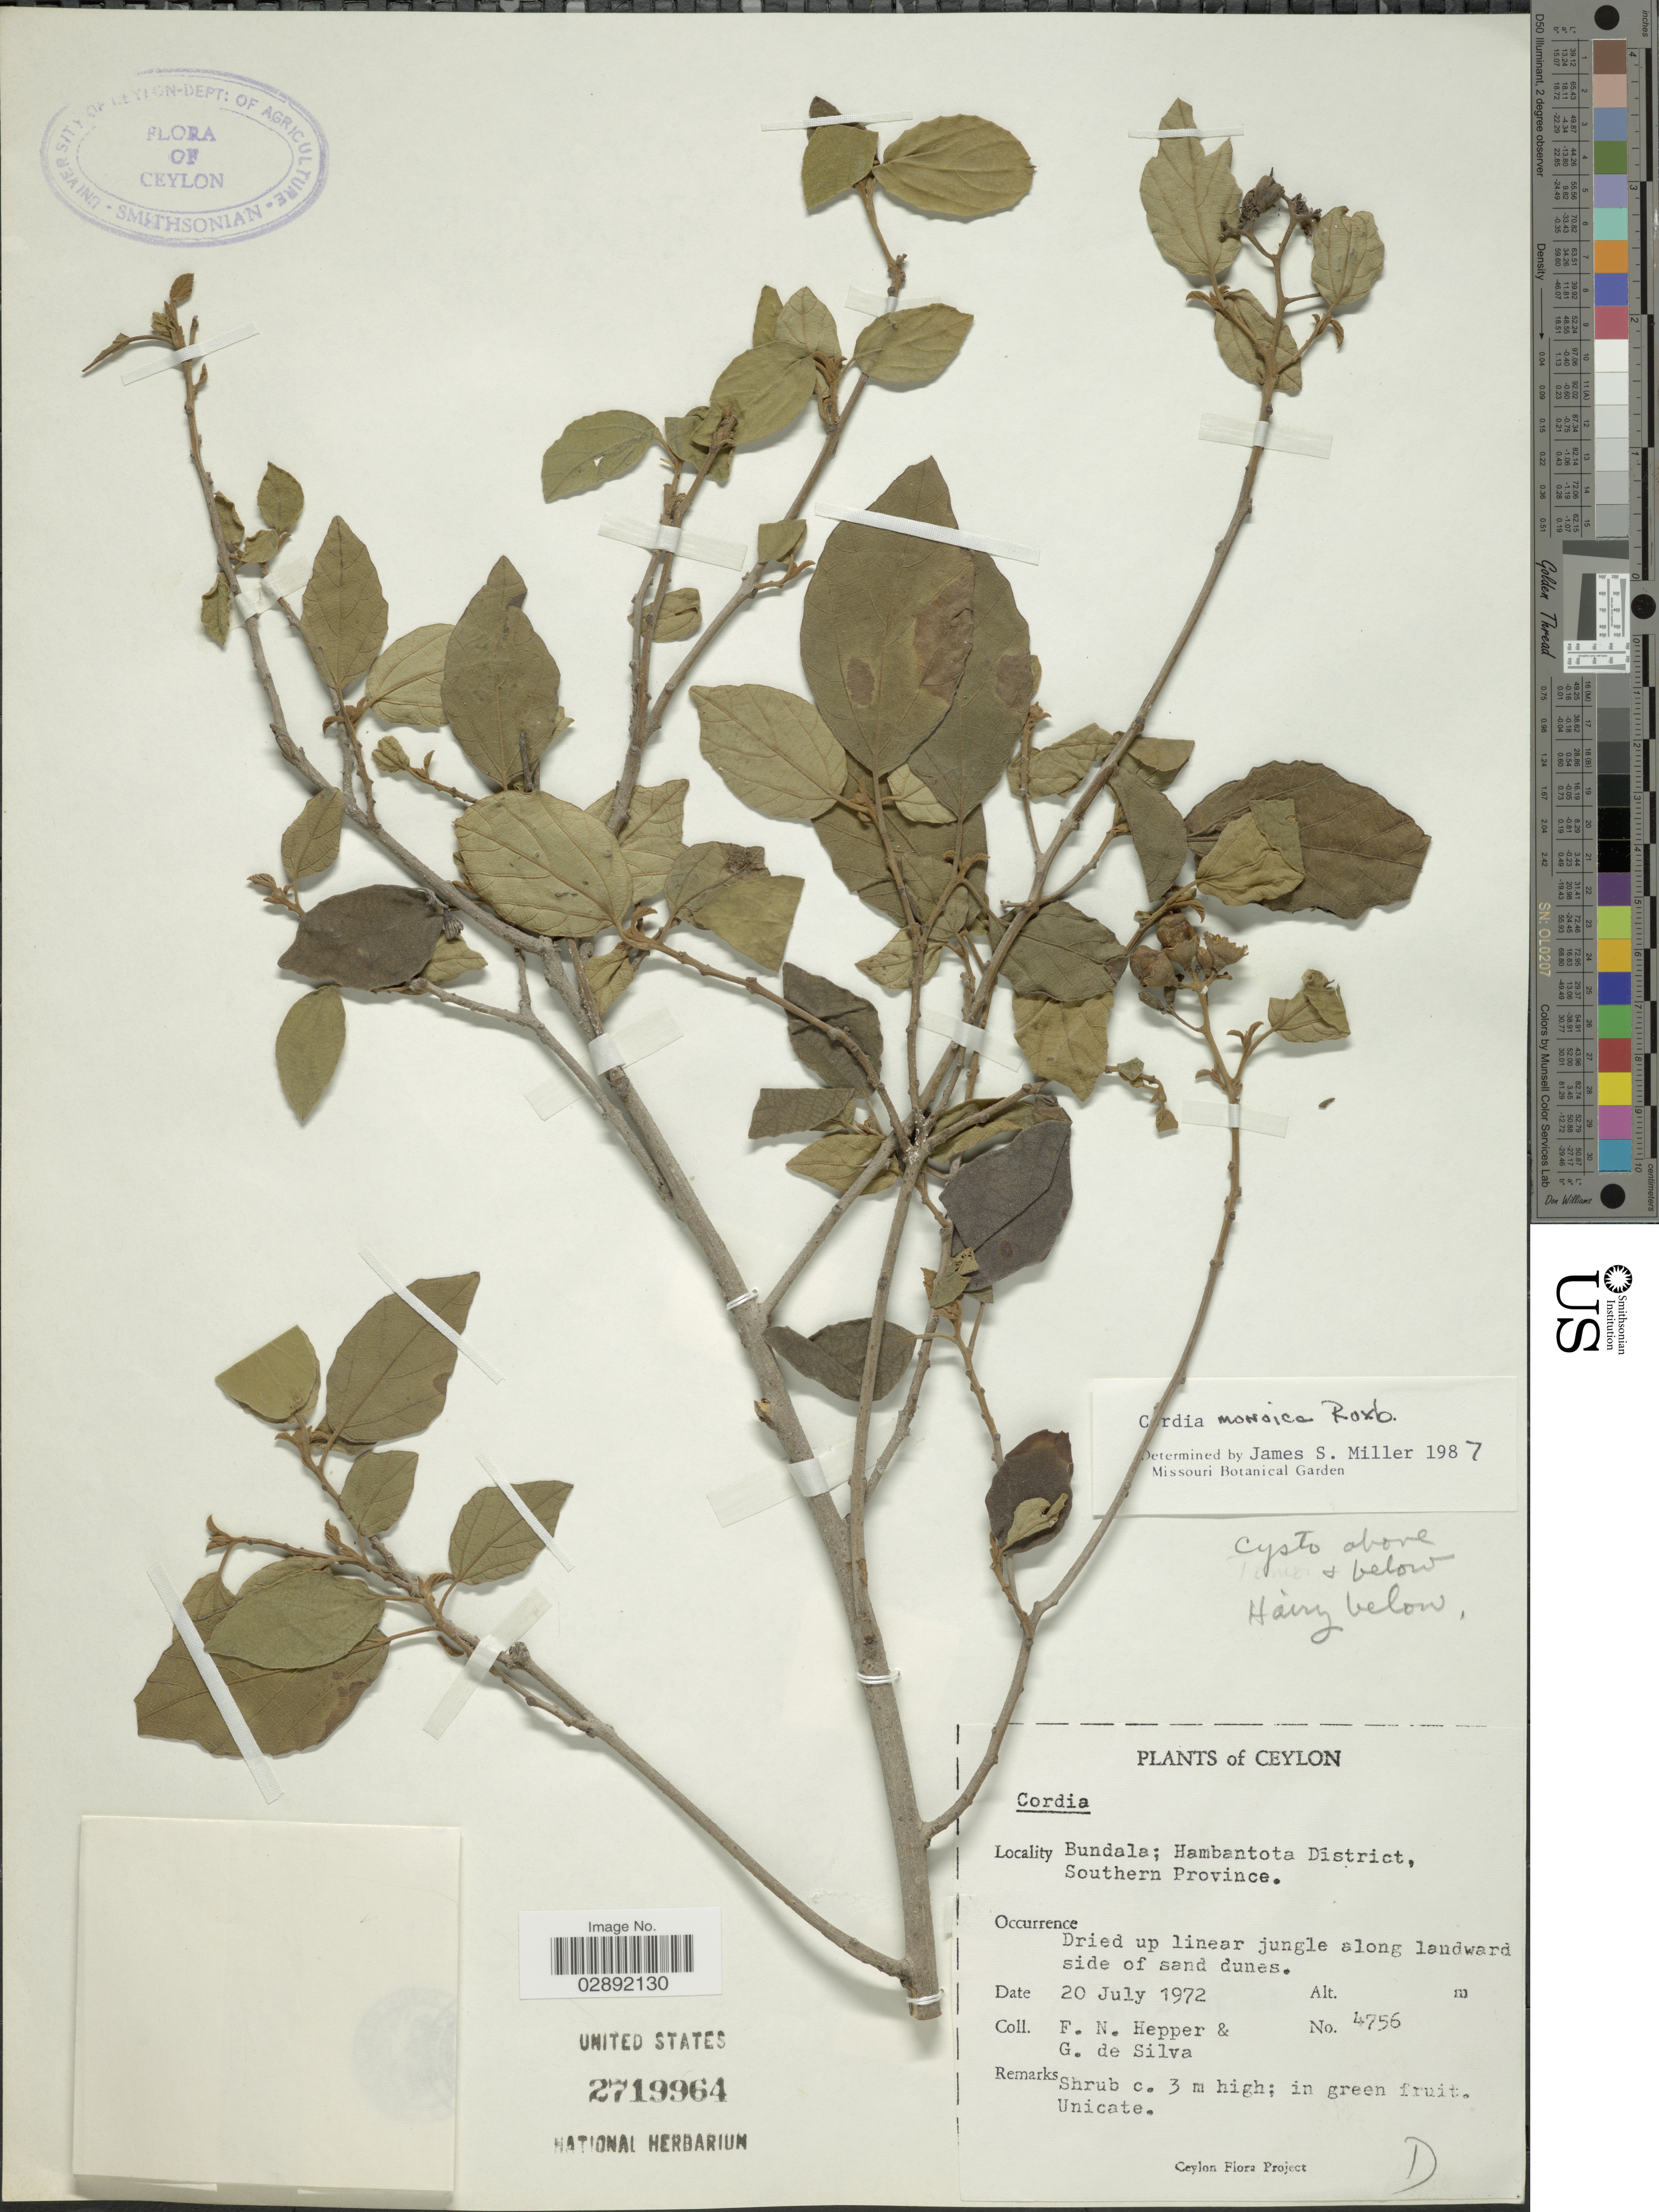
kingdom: Plantae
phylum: Tracheophyta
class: Magnoliopsida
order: Boraginales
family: Cordiaceae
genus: Cordia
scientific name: Cordia monoica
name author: Roxb.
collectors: F. Hepper & G. De Silva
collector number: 4756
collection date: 1972-07-20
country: Sri Lanka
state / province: Southern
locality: Bundala; Hambantota District. Ceylon.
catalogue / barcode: US 2719964